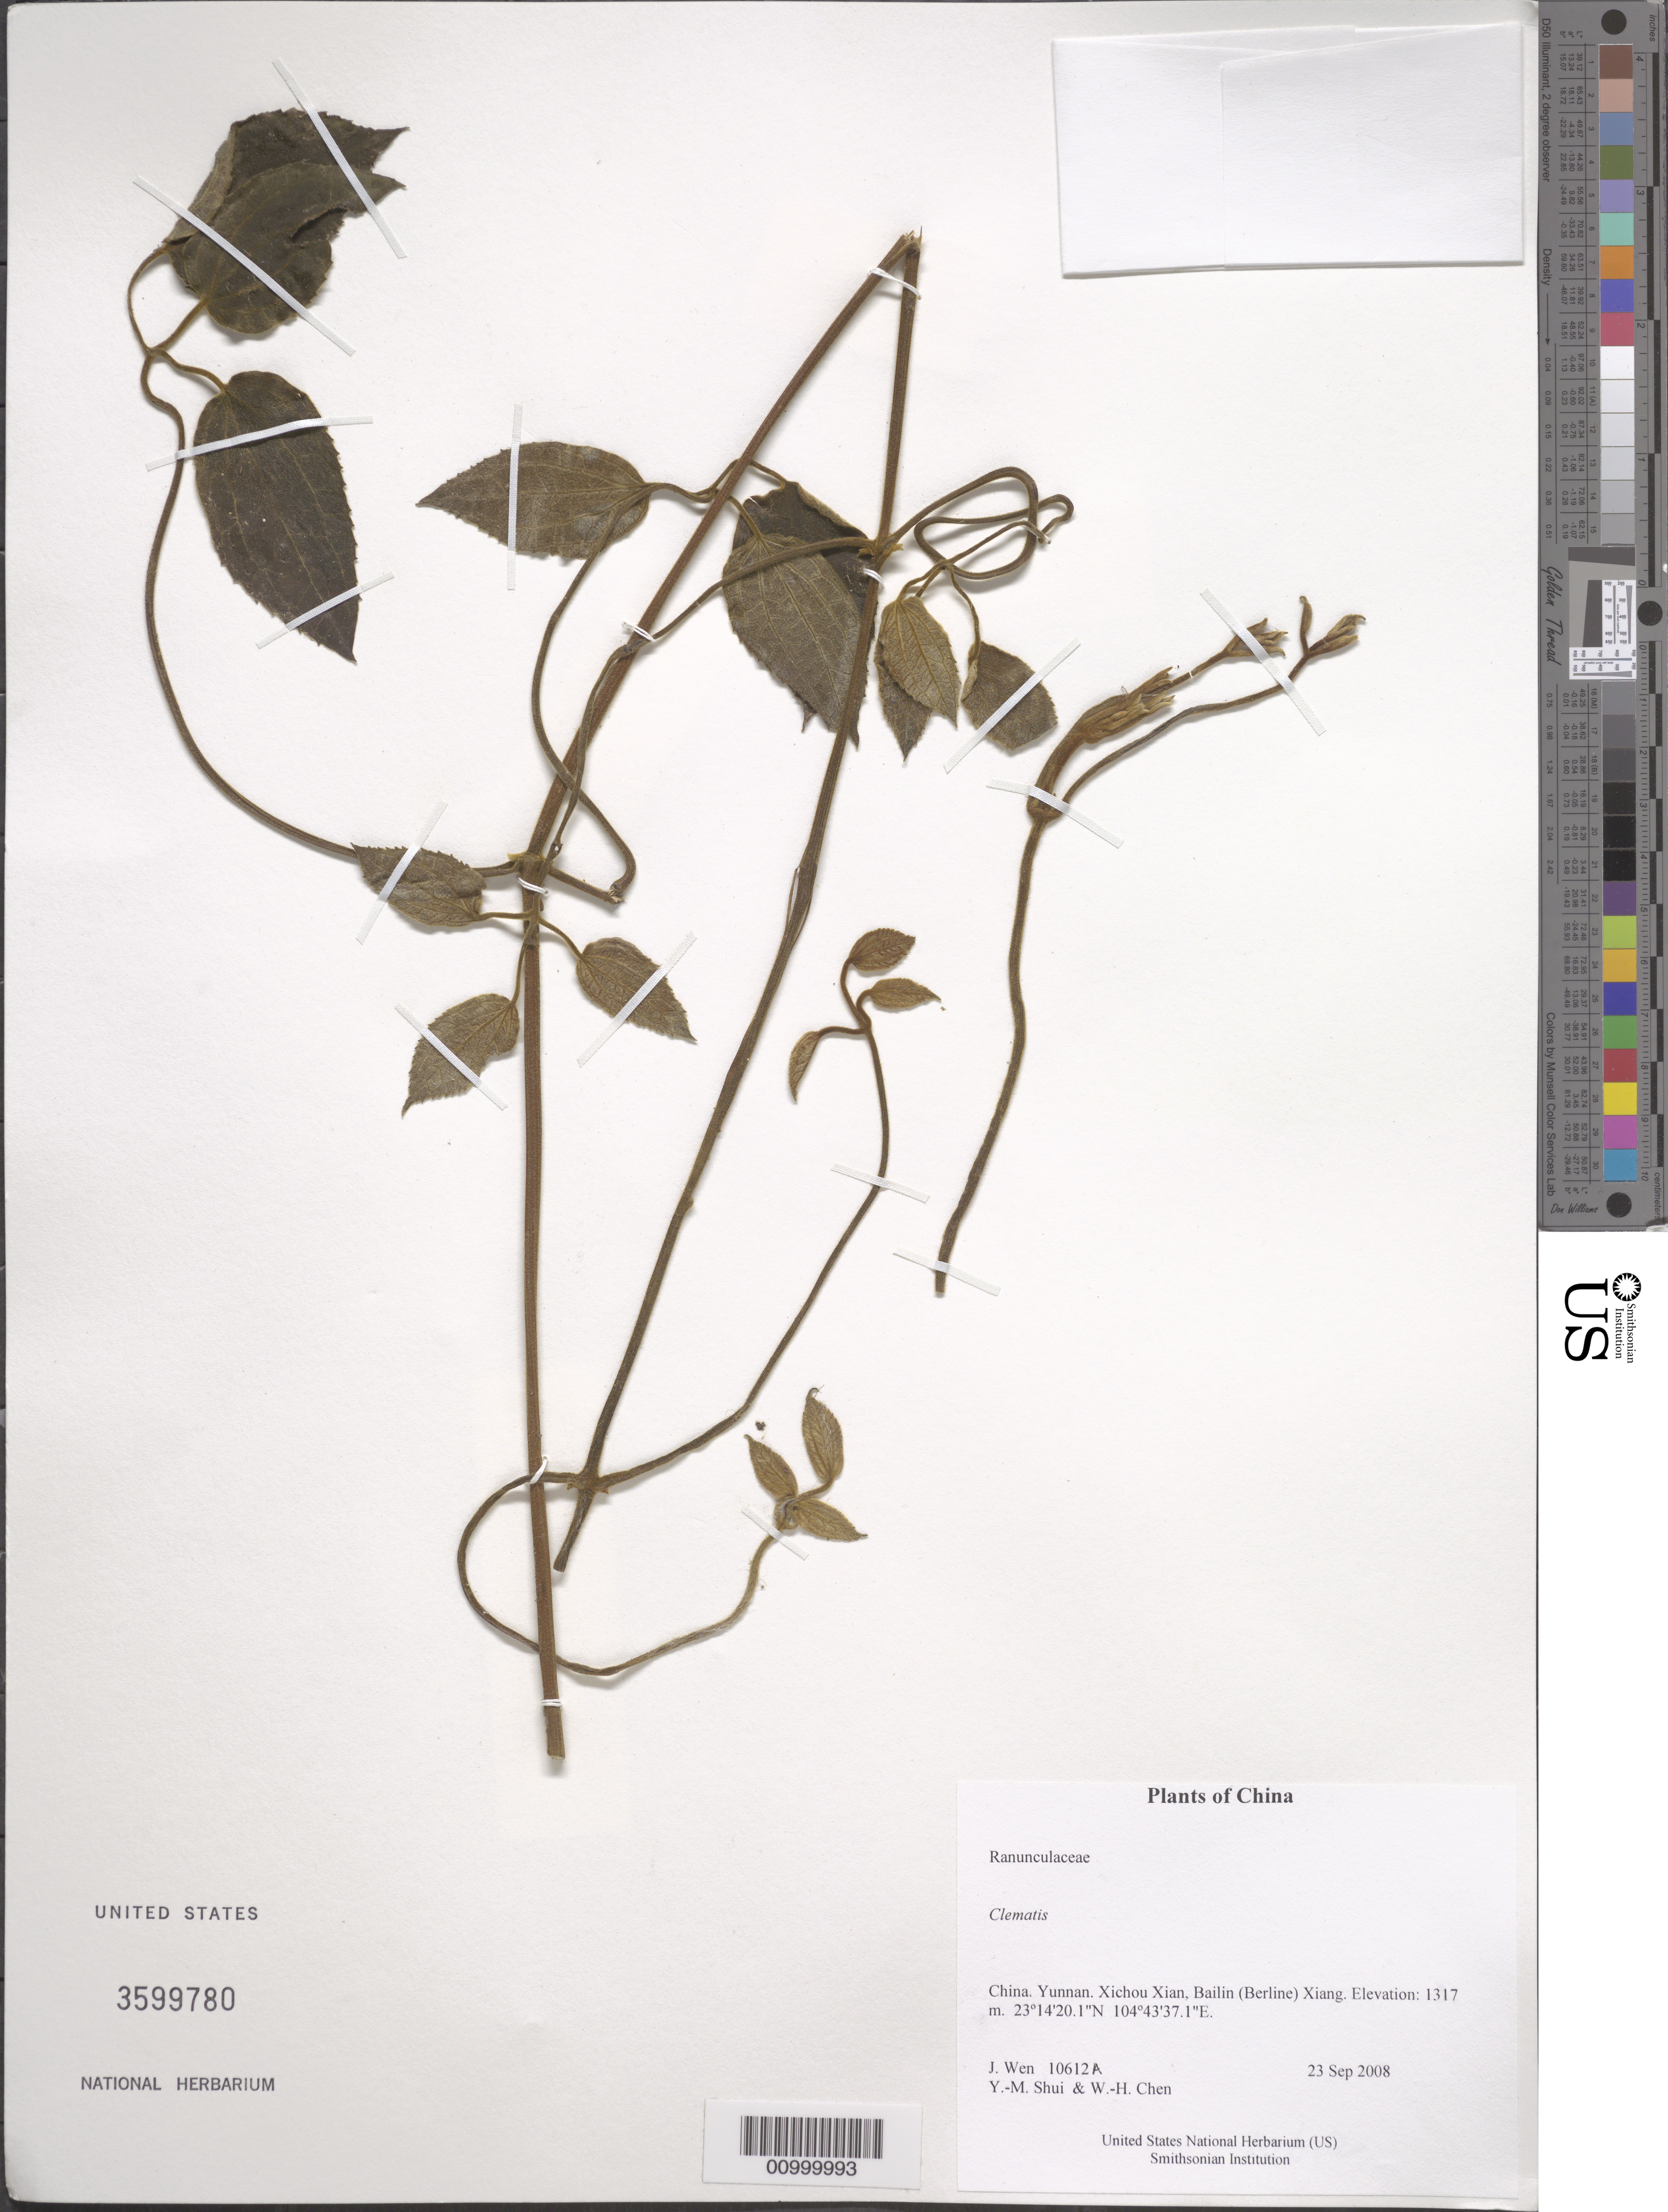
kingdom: Plantae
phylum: Tracheophyta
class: Magnoliopsida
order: Ranunculales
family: Ranunculaceae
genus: Clematis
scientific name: Clematis sp.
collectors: J. Wen, Y. Shui & W. Chen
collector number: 10612A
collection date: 2008-09-23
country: China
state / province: Yunnan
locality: Xichou Xian, Bailin (Berline) Xiang.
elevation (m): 1317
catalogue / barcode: US 3599780